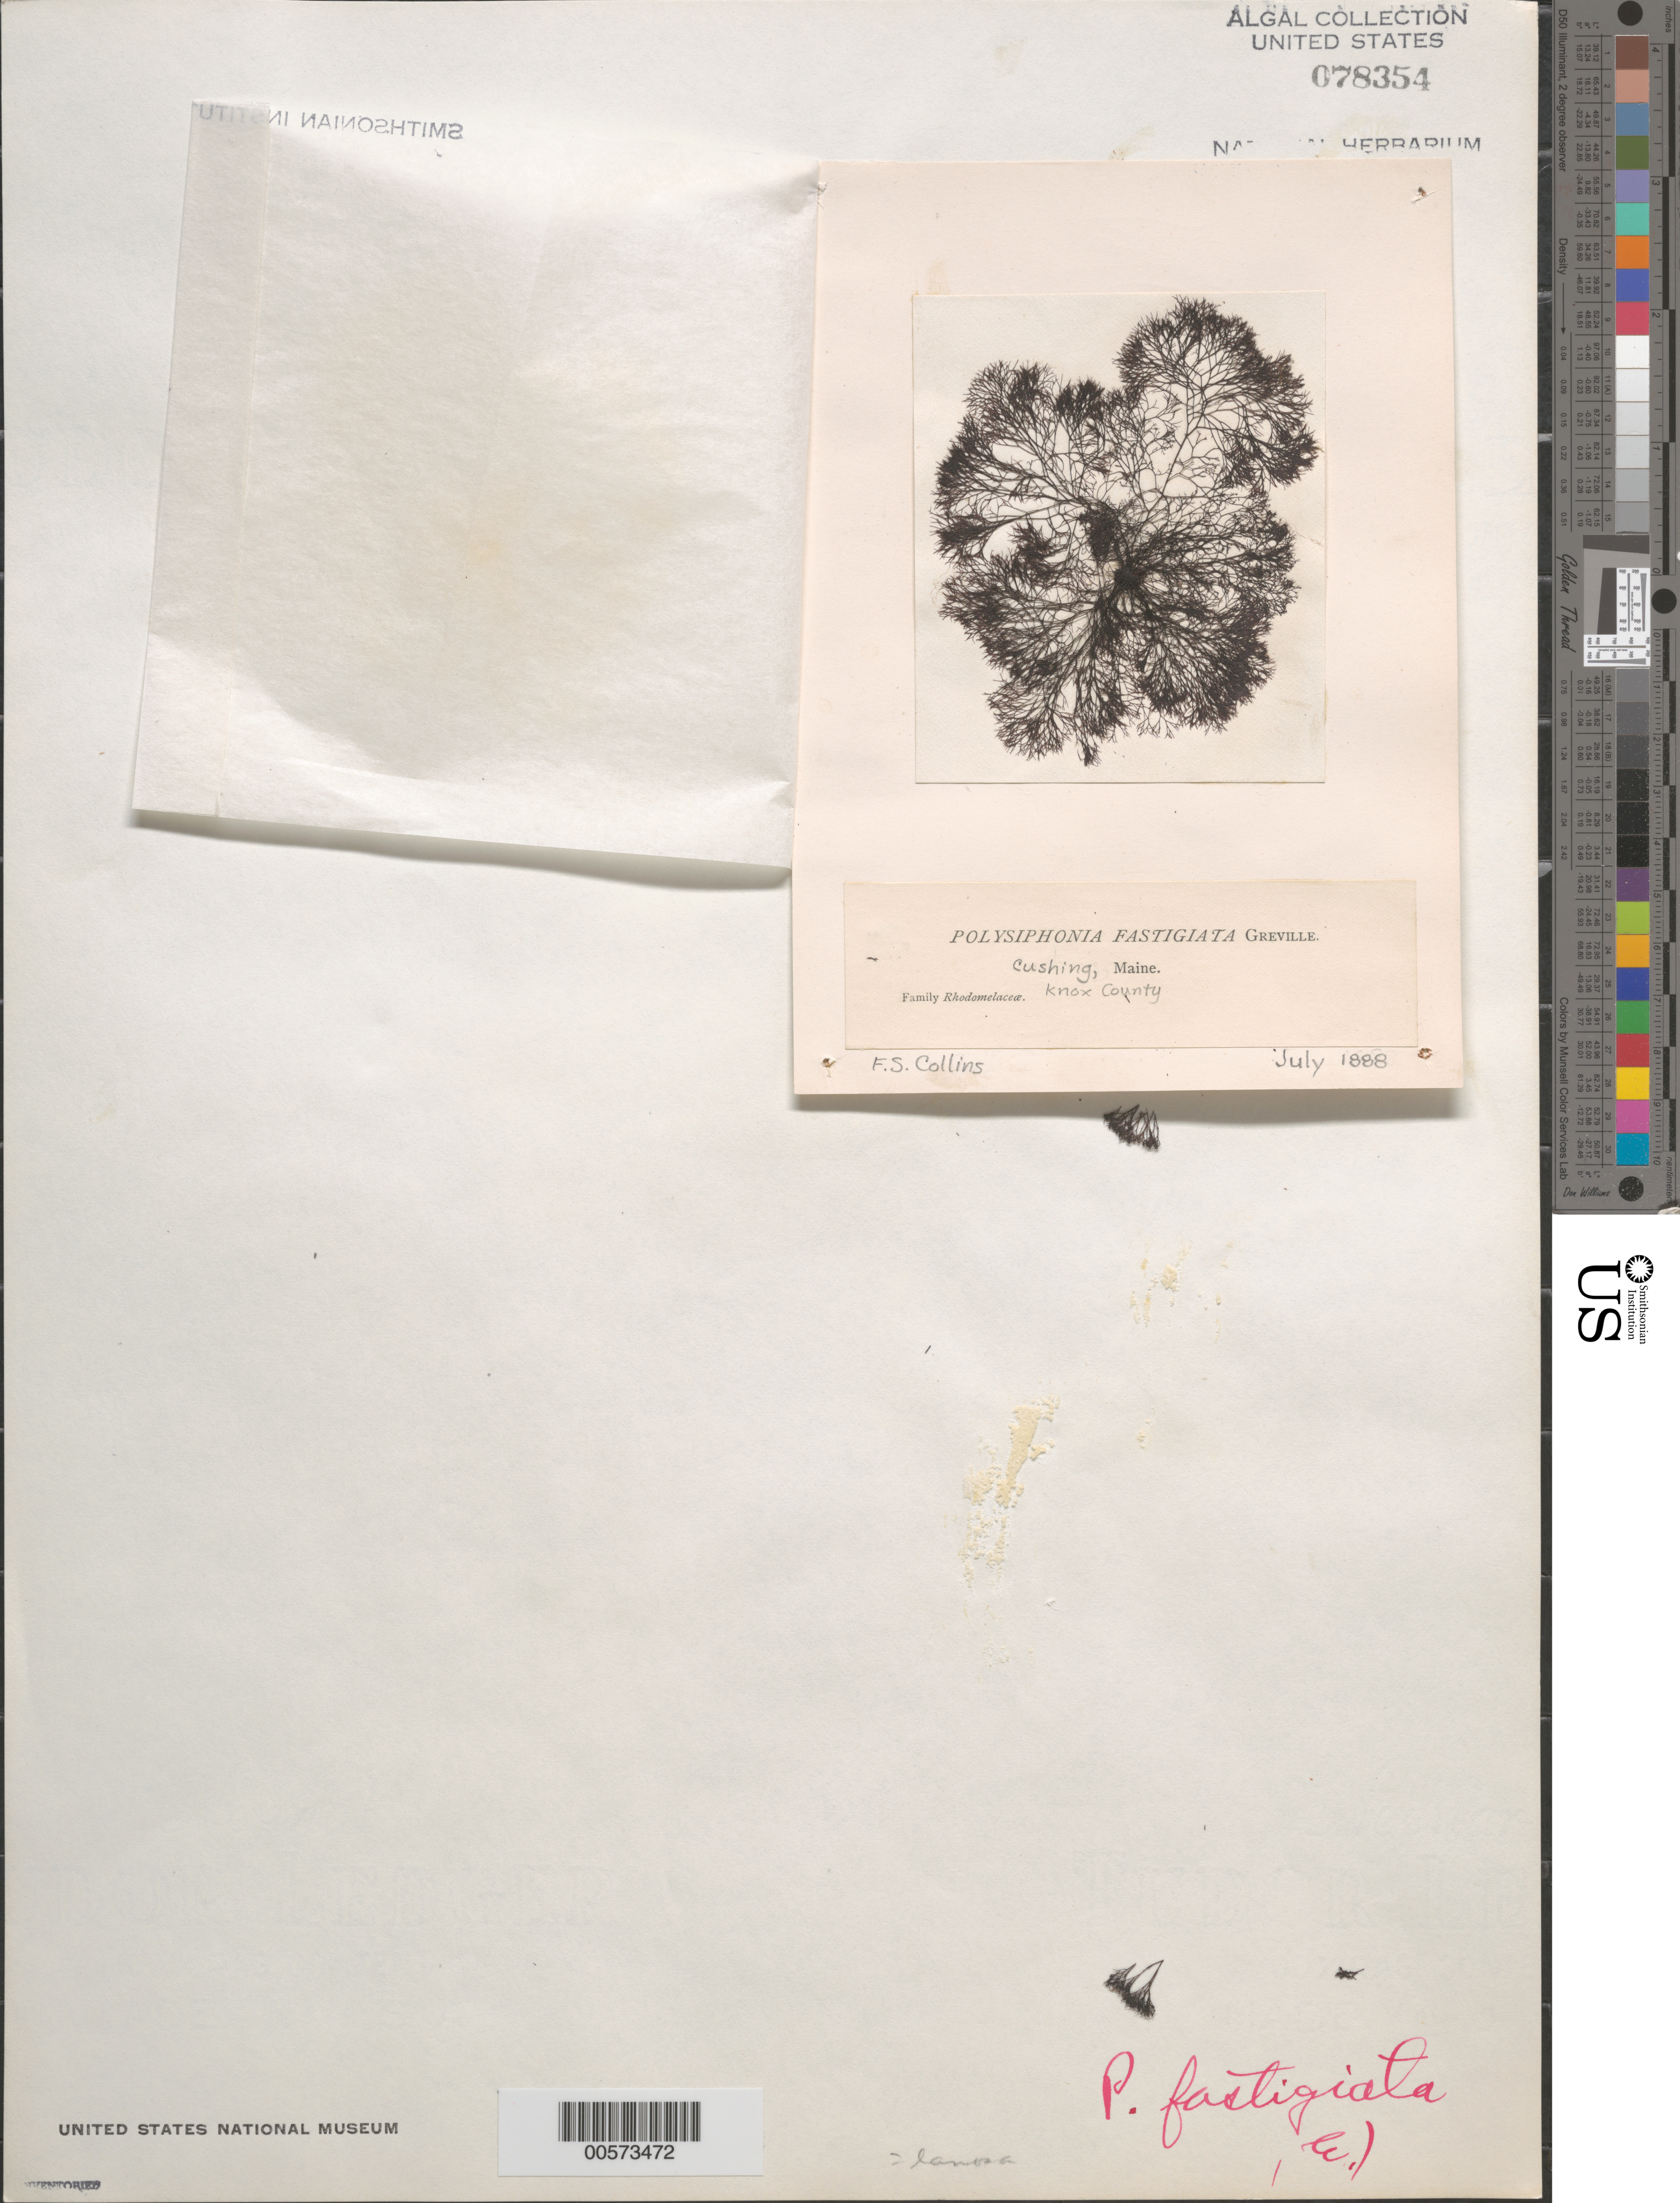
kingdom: Plantae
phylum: Rhodophyta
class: Florideophyceae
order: Ceramiales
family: Rhodomelaceae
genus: Vertebrata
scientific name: Vertebrata lanosa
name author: (L.) T.A. Chr.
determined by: Algae name updating Project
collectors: F. Collins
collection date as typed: Jul 1888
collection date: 1888-07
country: United States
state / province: Maine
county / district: Knox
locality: Cushing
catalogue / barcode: US 78354